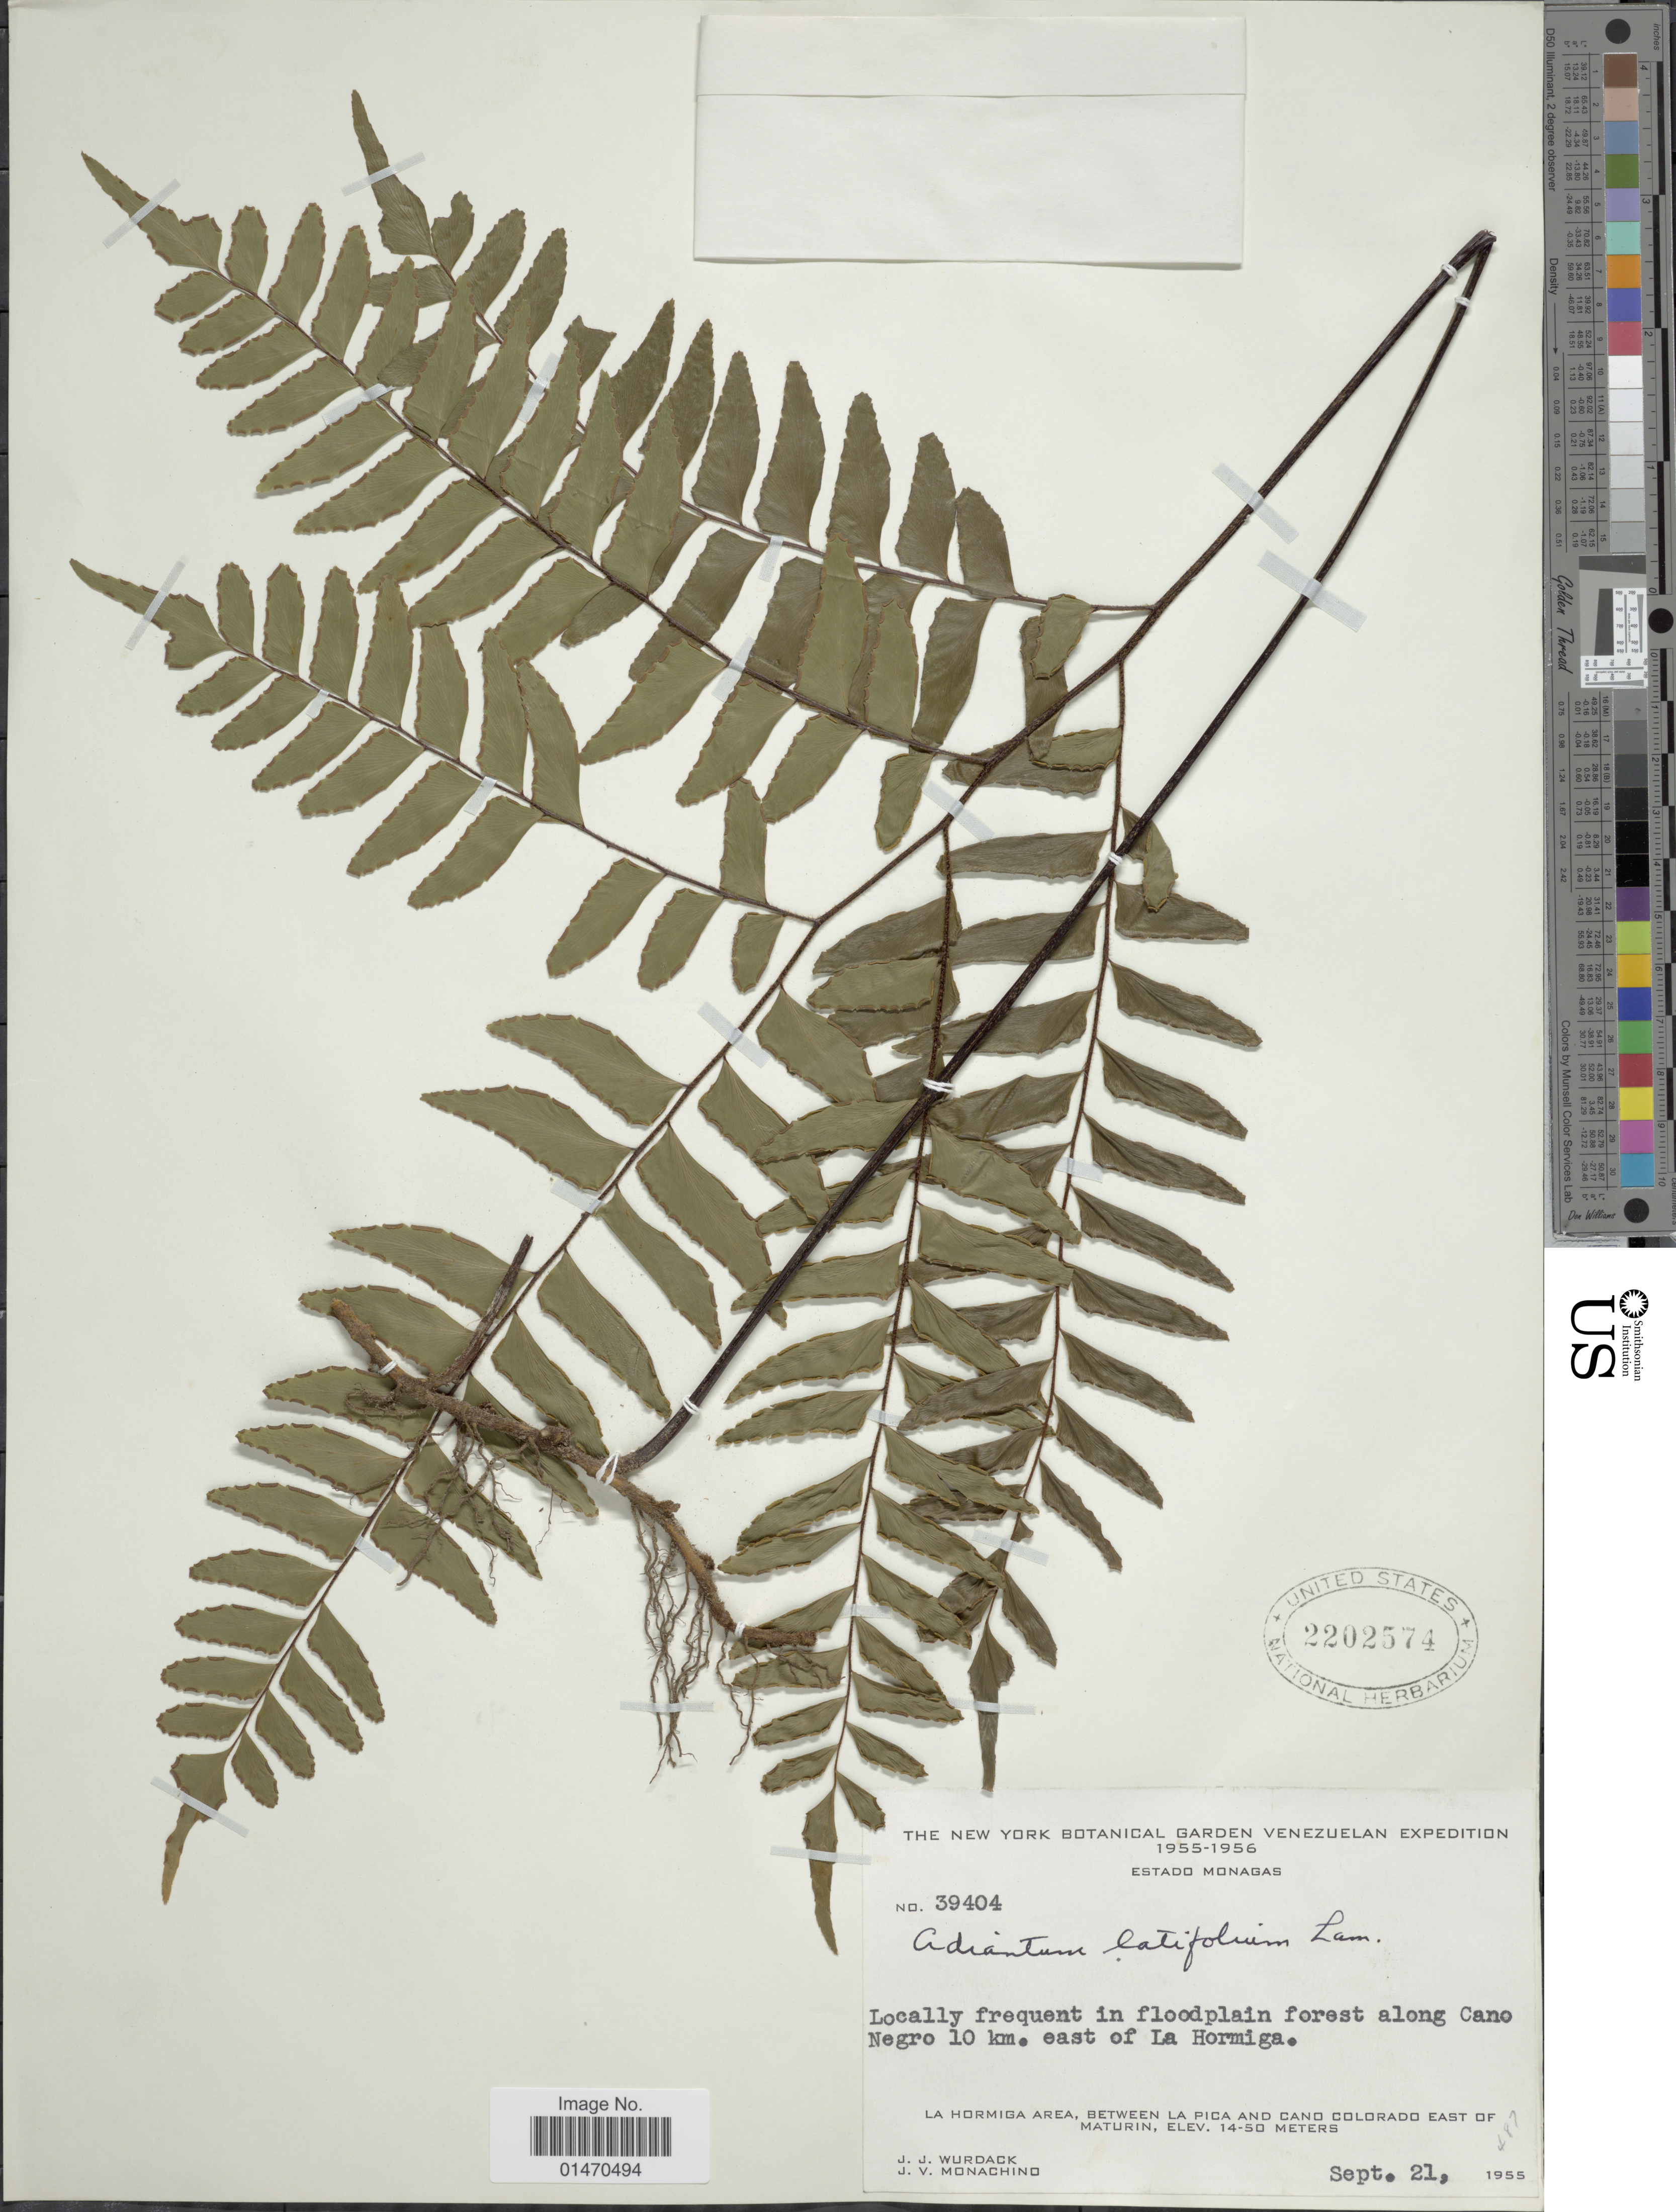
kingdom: Plantae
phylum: Tracheophyta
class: Polypodiopsida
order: Polypodiales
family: Pteridaceae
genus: Adiantum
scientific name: Adiantum latifolium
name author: Lam.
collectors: J. J. Wurdack & J. V. Monachino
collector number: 39404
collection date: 1955-09-21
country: Venezuela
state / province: Monagas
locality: Estado Monagas, La Hormiga Area, between La Pica and Cano Colorado east of Maturin, Forest along Cano Negro 10km east of La Hormiga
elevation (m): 14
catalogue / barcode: US 2202574